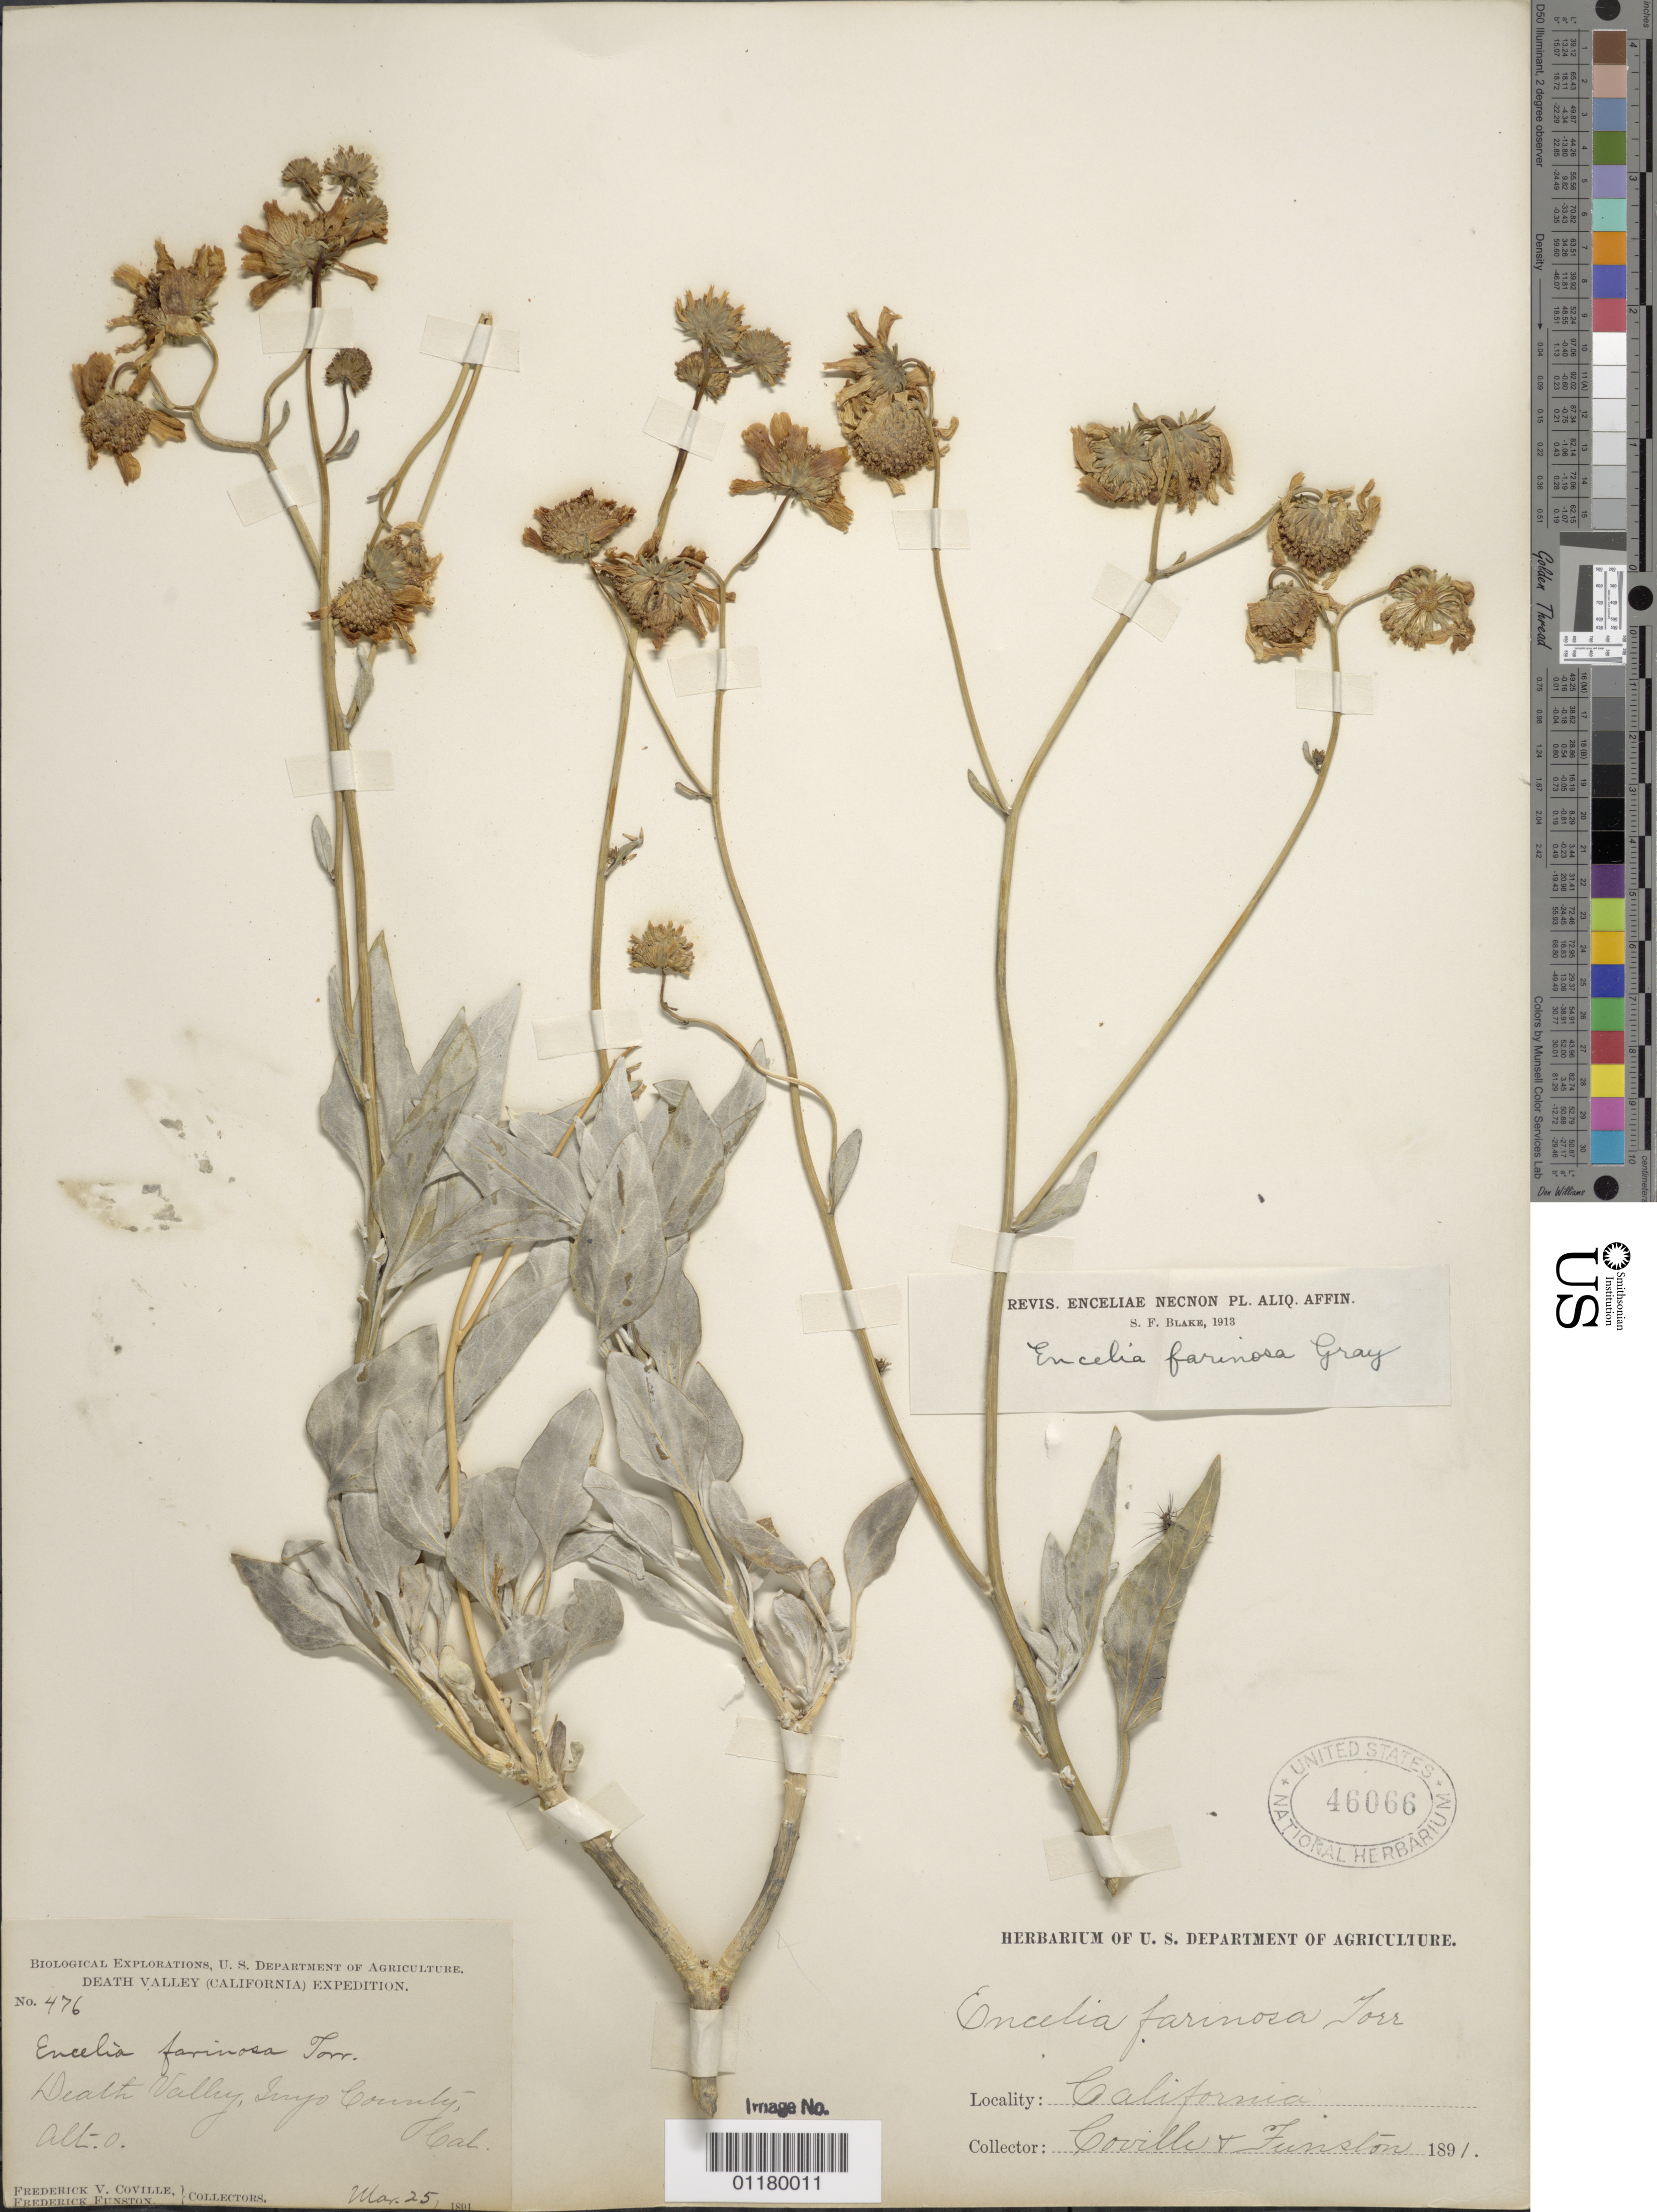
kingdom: Plantae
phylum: Tracheophyta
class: Magnoliopsida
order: Asterales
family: Asteraceae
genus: Encelia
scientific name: Encelia farinosa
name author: A. Gray ex Torr. in Emory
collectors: F. V. Coville & F. Funston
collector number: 476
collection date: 1891-03-25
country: United States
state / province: California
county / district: Inyo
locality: Death Valley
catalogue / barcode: US 46066